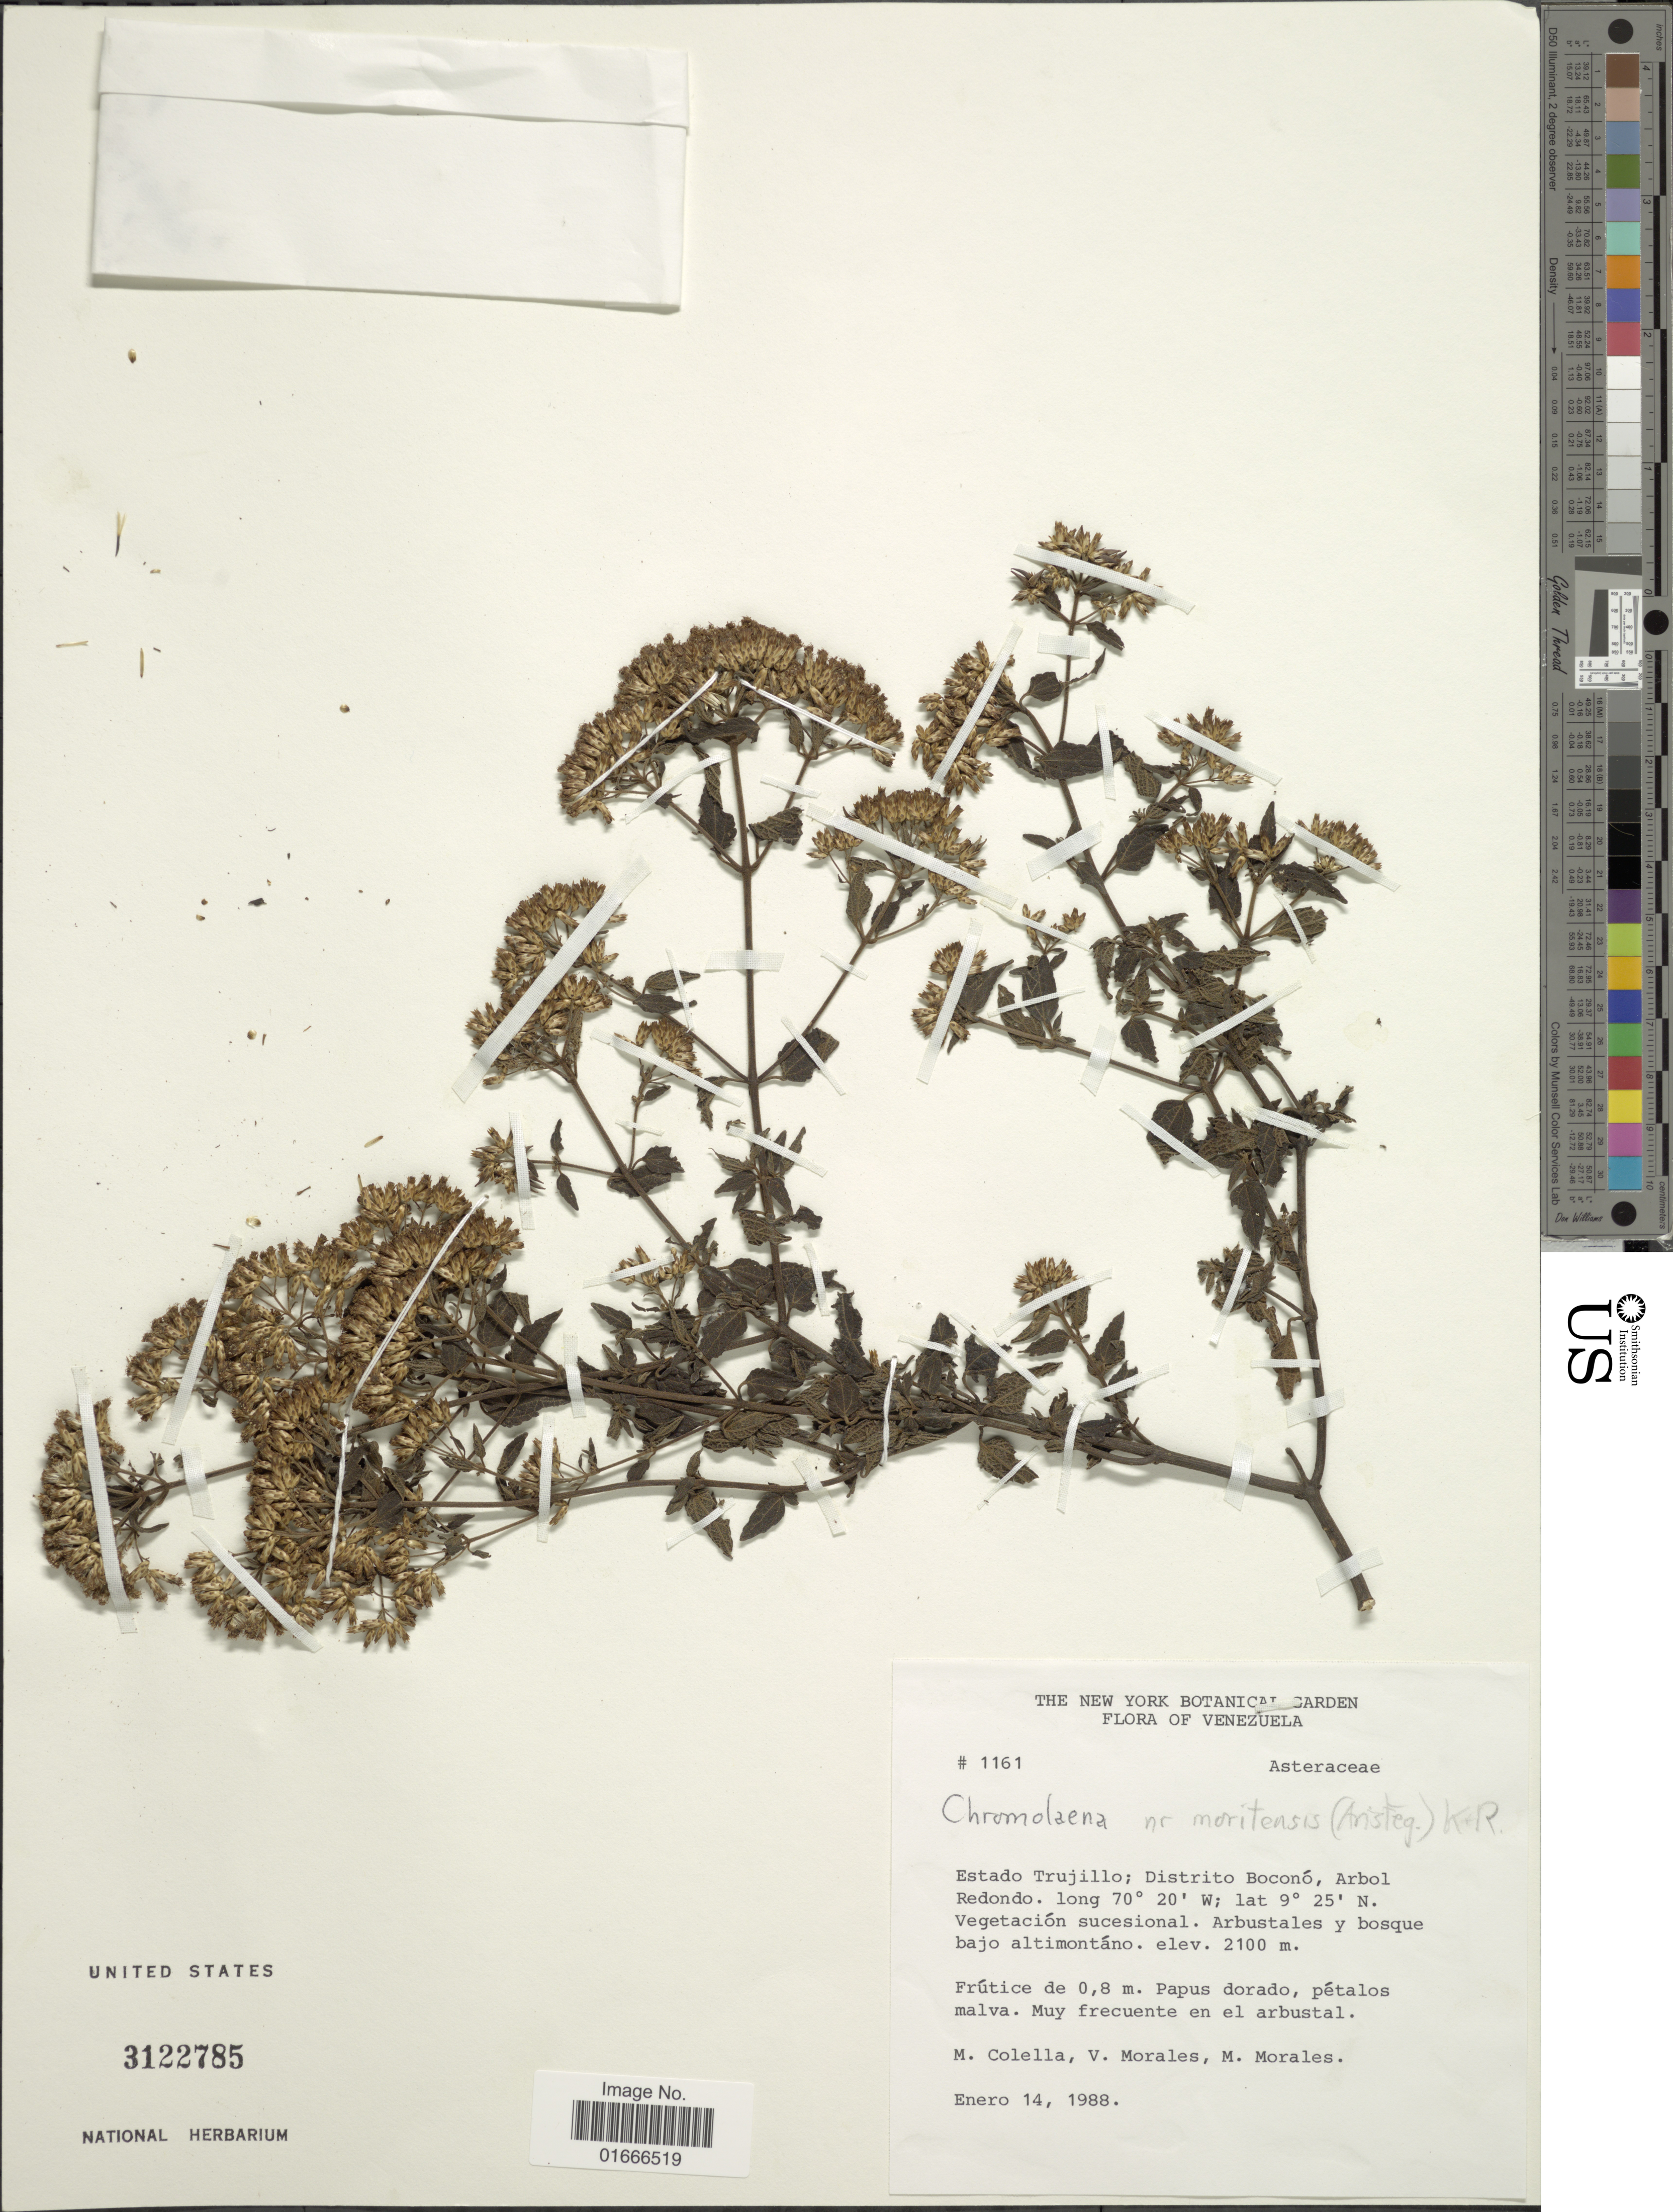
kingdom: Plantae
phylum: Tracheophyta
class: Magnoliopsida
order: Asterales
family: Asteraceae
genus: Chromolaena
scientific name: Chromolaena sp.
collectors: M. Colella, V. Morales & M. Morales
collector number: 1161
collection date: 1988-01-14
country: Venezuela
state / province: Trujillo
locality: Distrito Bocono, Arbol Redondo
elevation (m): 2100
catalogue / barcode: US 3122785